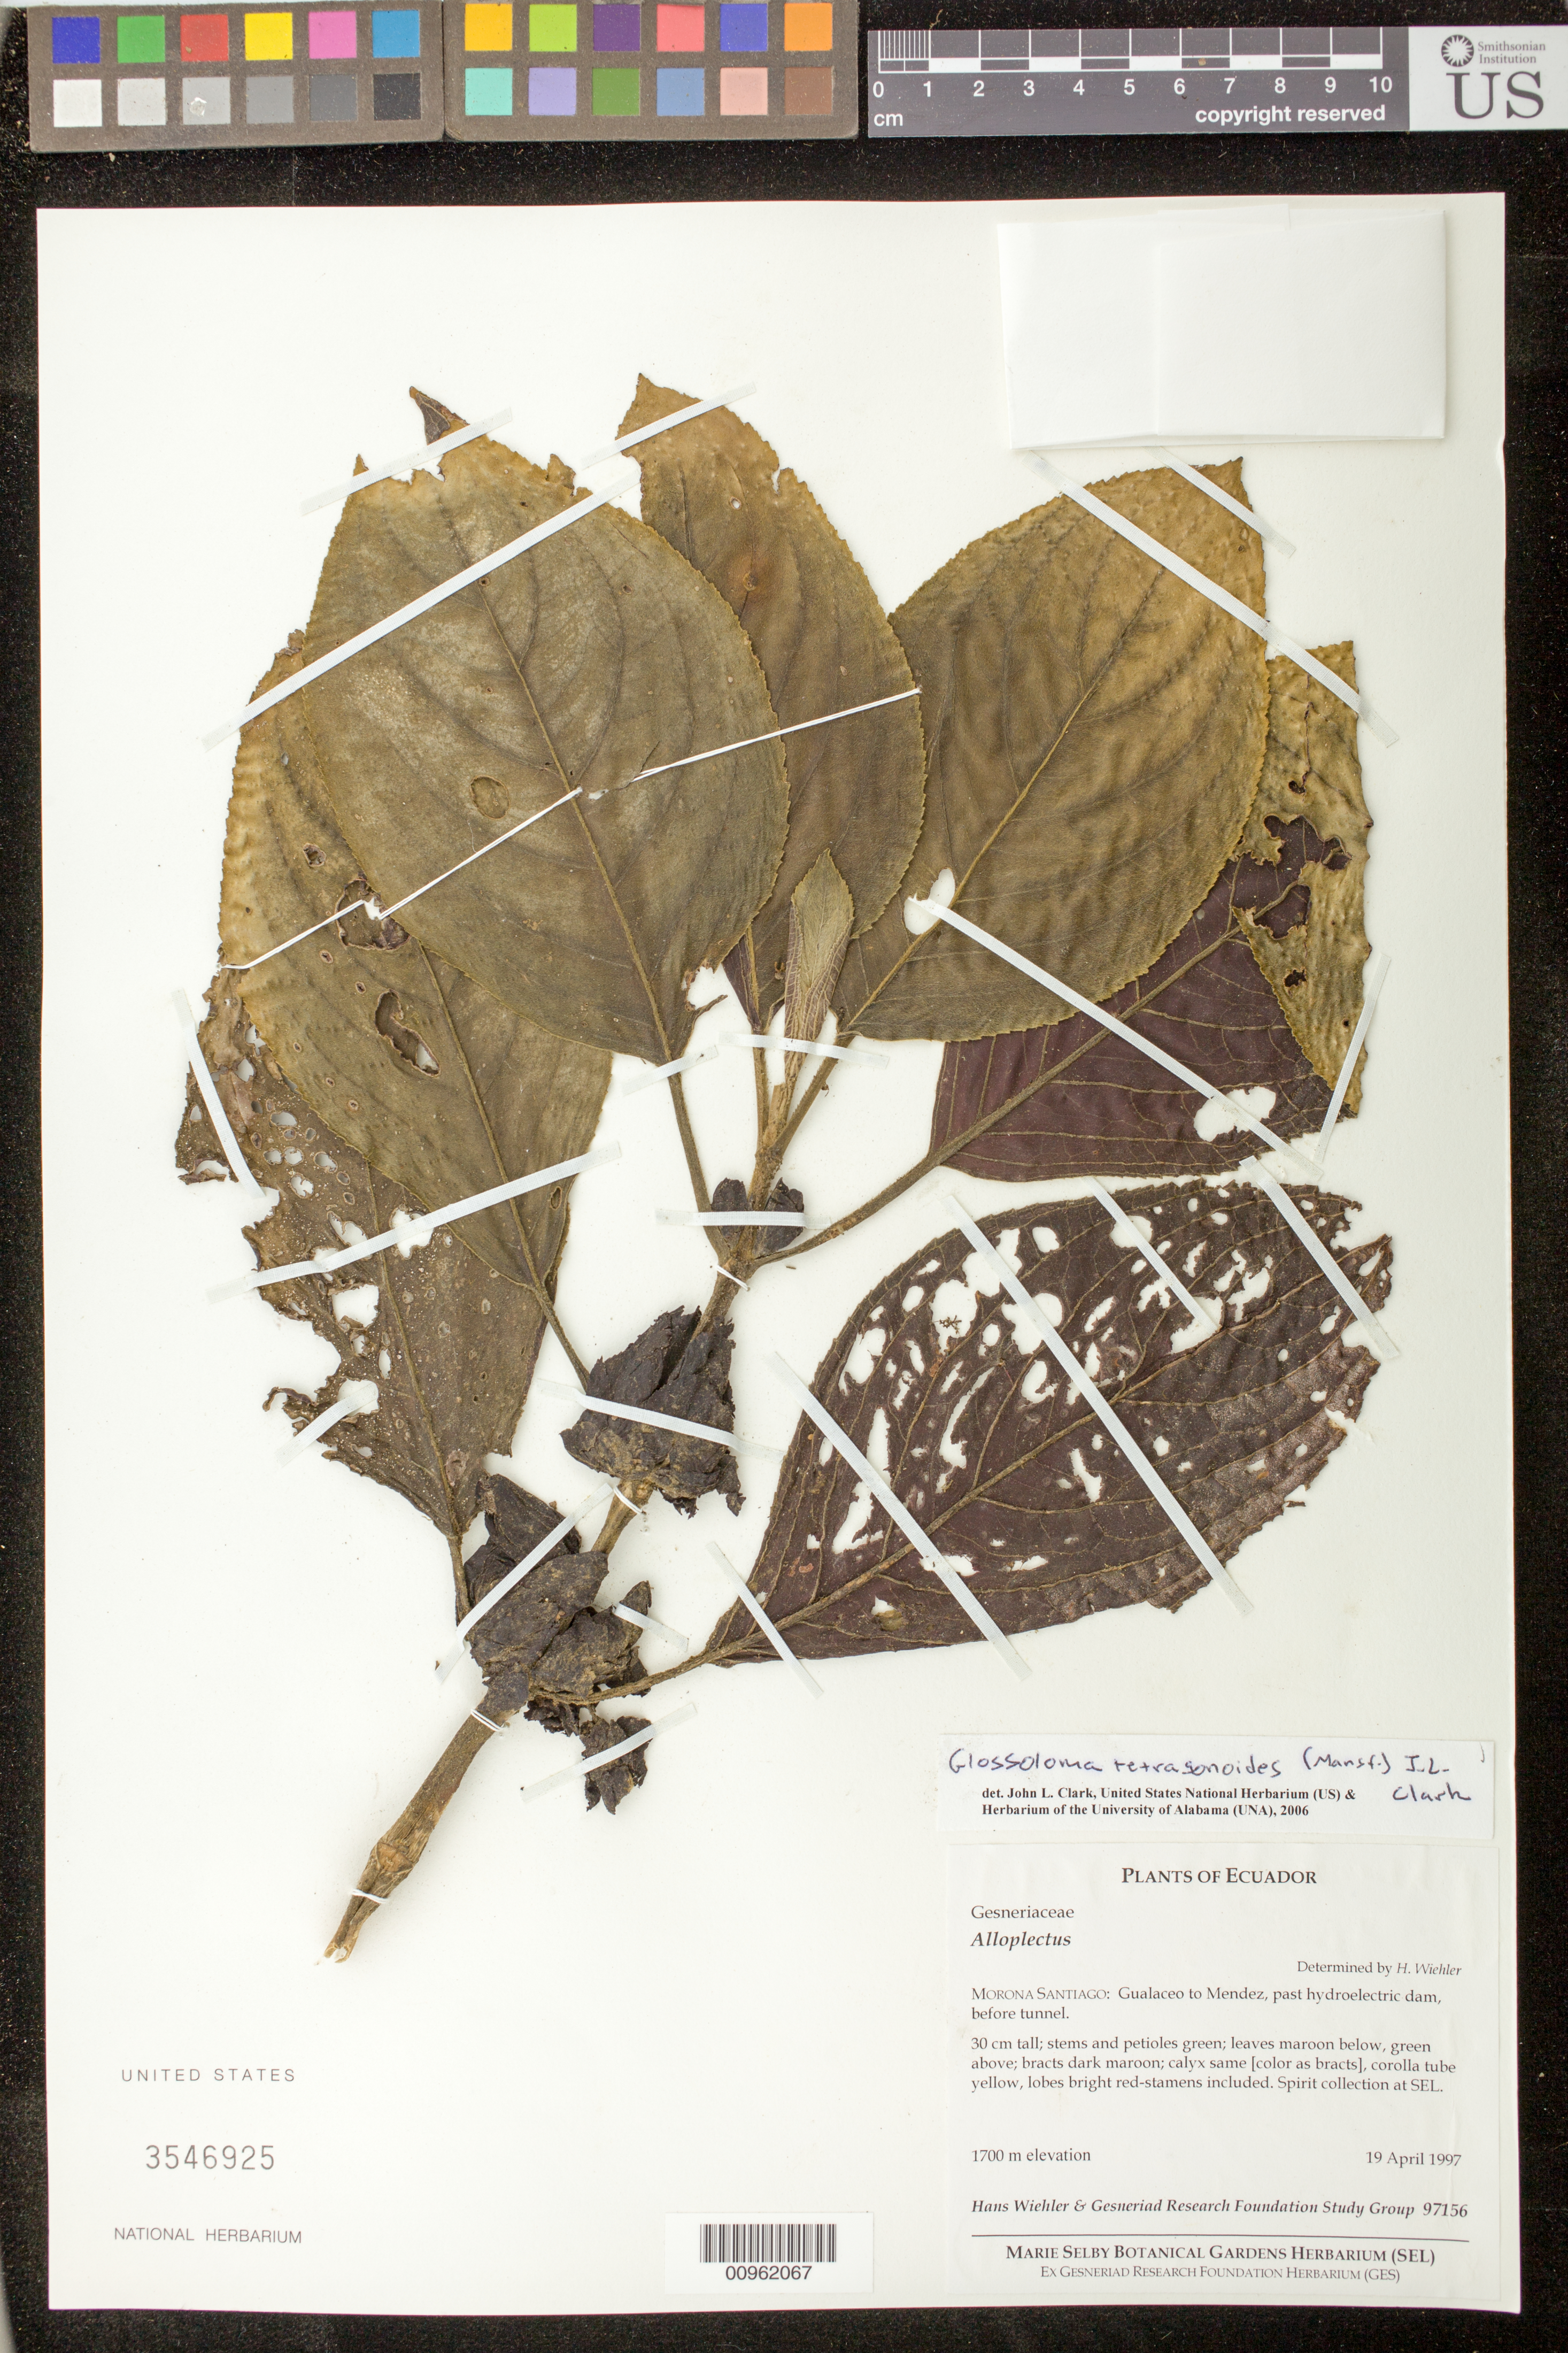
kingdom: Plantae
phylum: Tracheophyta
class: Magnoliopsida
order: Lamiales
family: Gesneriaceae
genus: Glossoloma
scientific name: Glossoloma tetragonoides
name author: (Mansf.) J.L. Clark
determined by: Clark, J. L., (SEL), The Marie Selby Botanical Garden (UNITED STATES)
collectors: H. J. Wiehler & GRF Study Group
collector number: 97156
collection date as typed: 19 Apr 1997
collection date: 1997-04-19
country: Ecuador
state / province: Morona-Santiago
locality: Morona-Santiago: Gualaceo to Mendez, past hydroelectric dam, before tunnel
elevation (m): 1700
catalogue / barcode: US 3546925